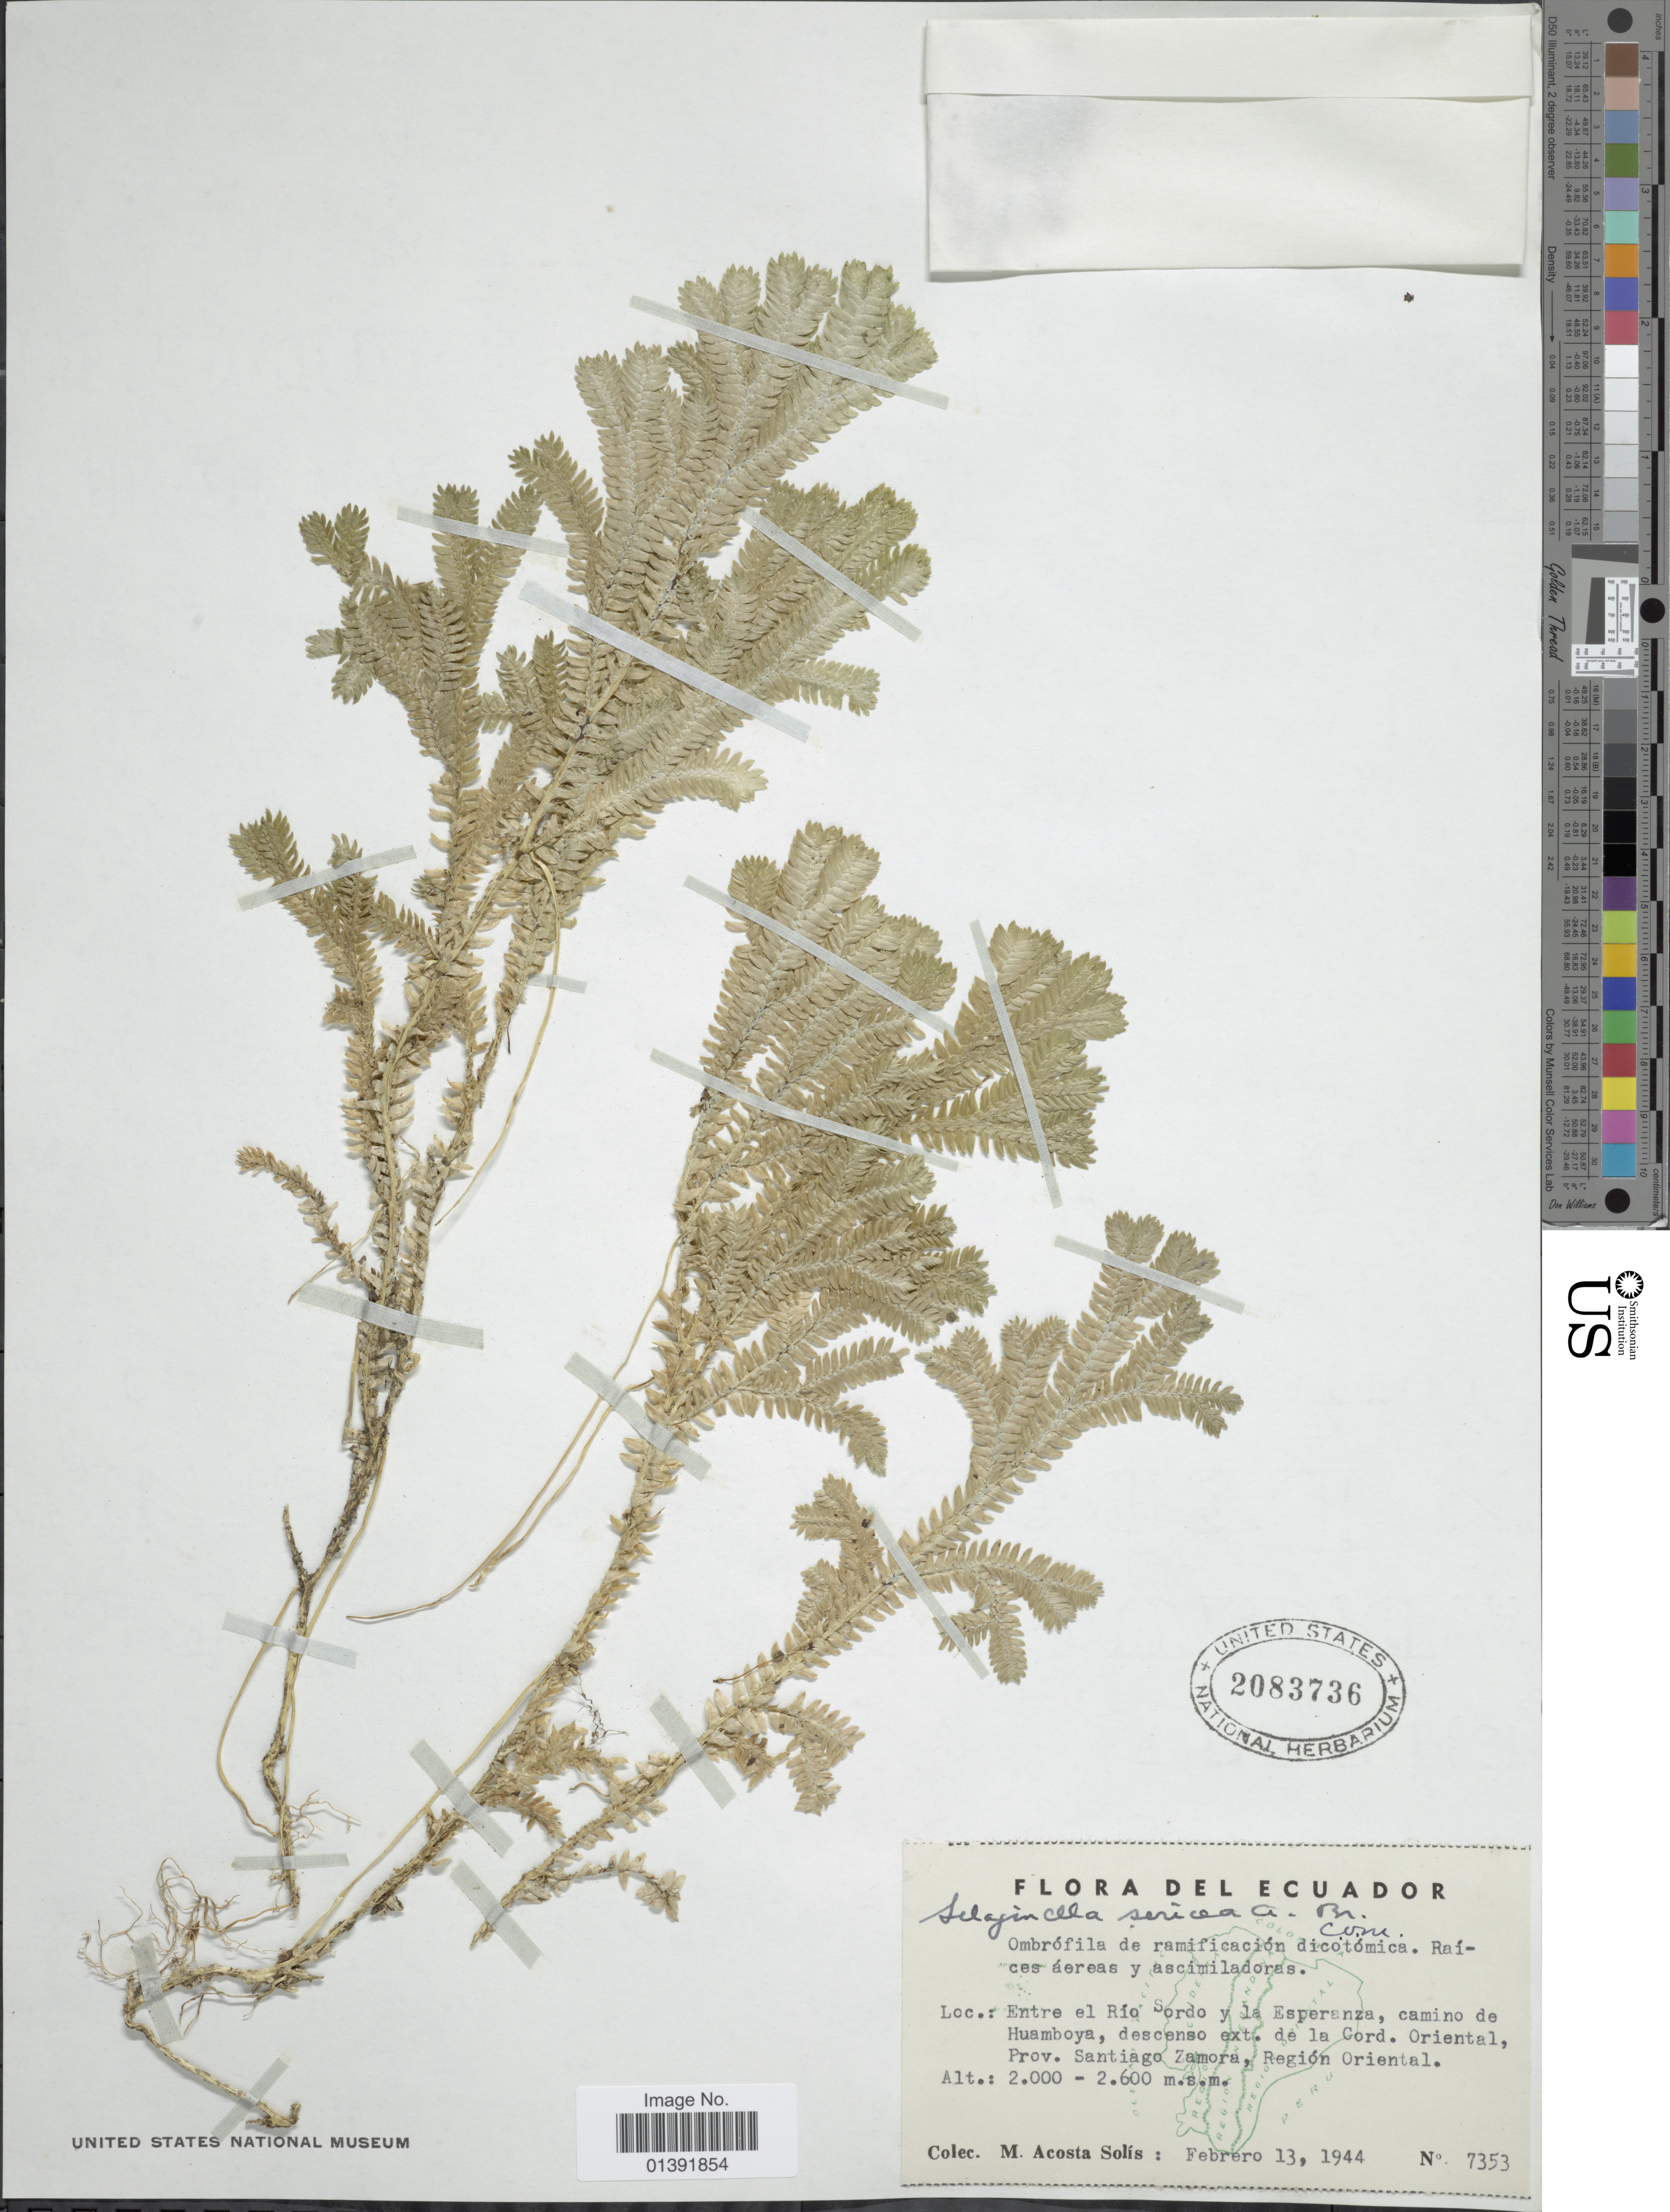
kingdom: Plantae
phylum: Tracheophyta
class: Lycopodiopsida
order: Selaginellales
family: Selaginellaceae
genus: Selaginella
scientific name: Selaginella sericea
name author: A. Braun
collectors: M. Acosta Solis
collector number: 7353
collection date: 1944-02-13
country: Ecuador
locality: Entre el Rio Sordo y la Esperanza, camino de Huamboya, descenso ext. de la Cord. Oriental, Prov. Santiago Zamora, Region Oriental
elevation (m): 2000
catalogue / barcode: US 2083736